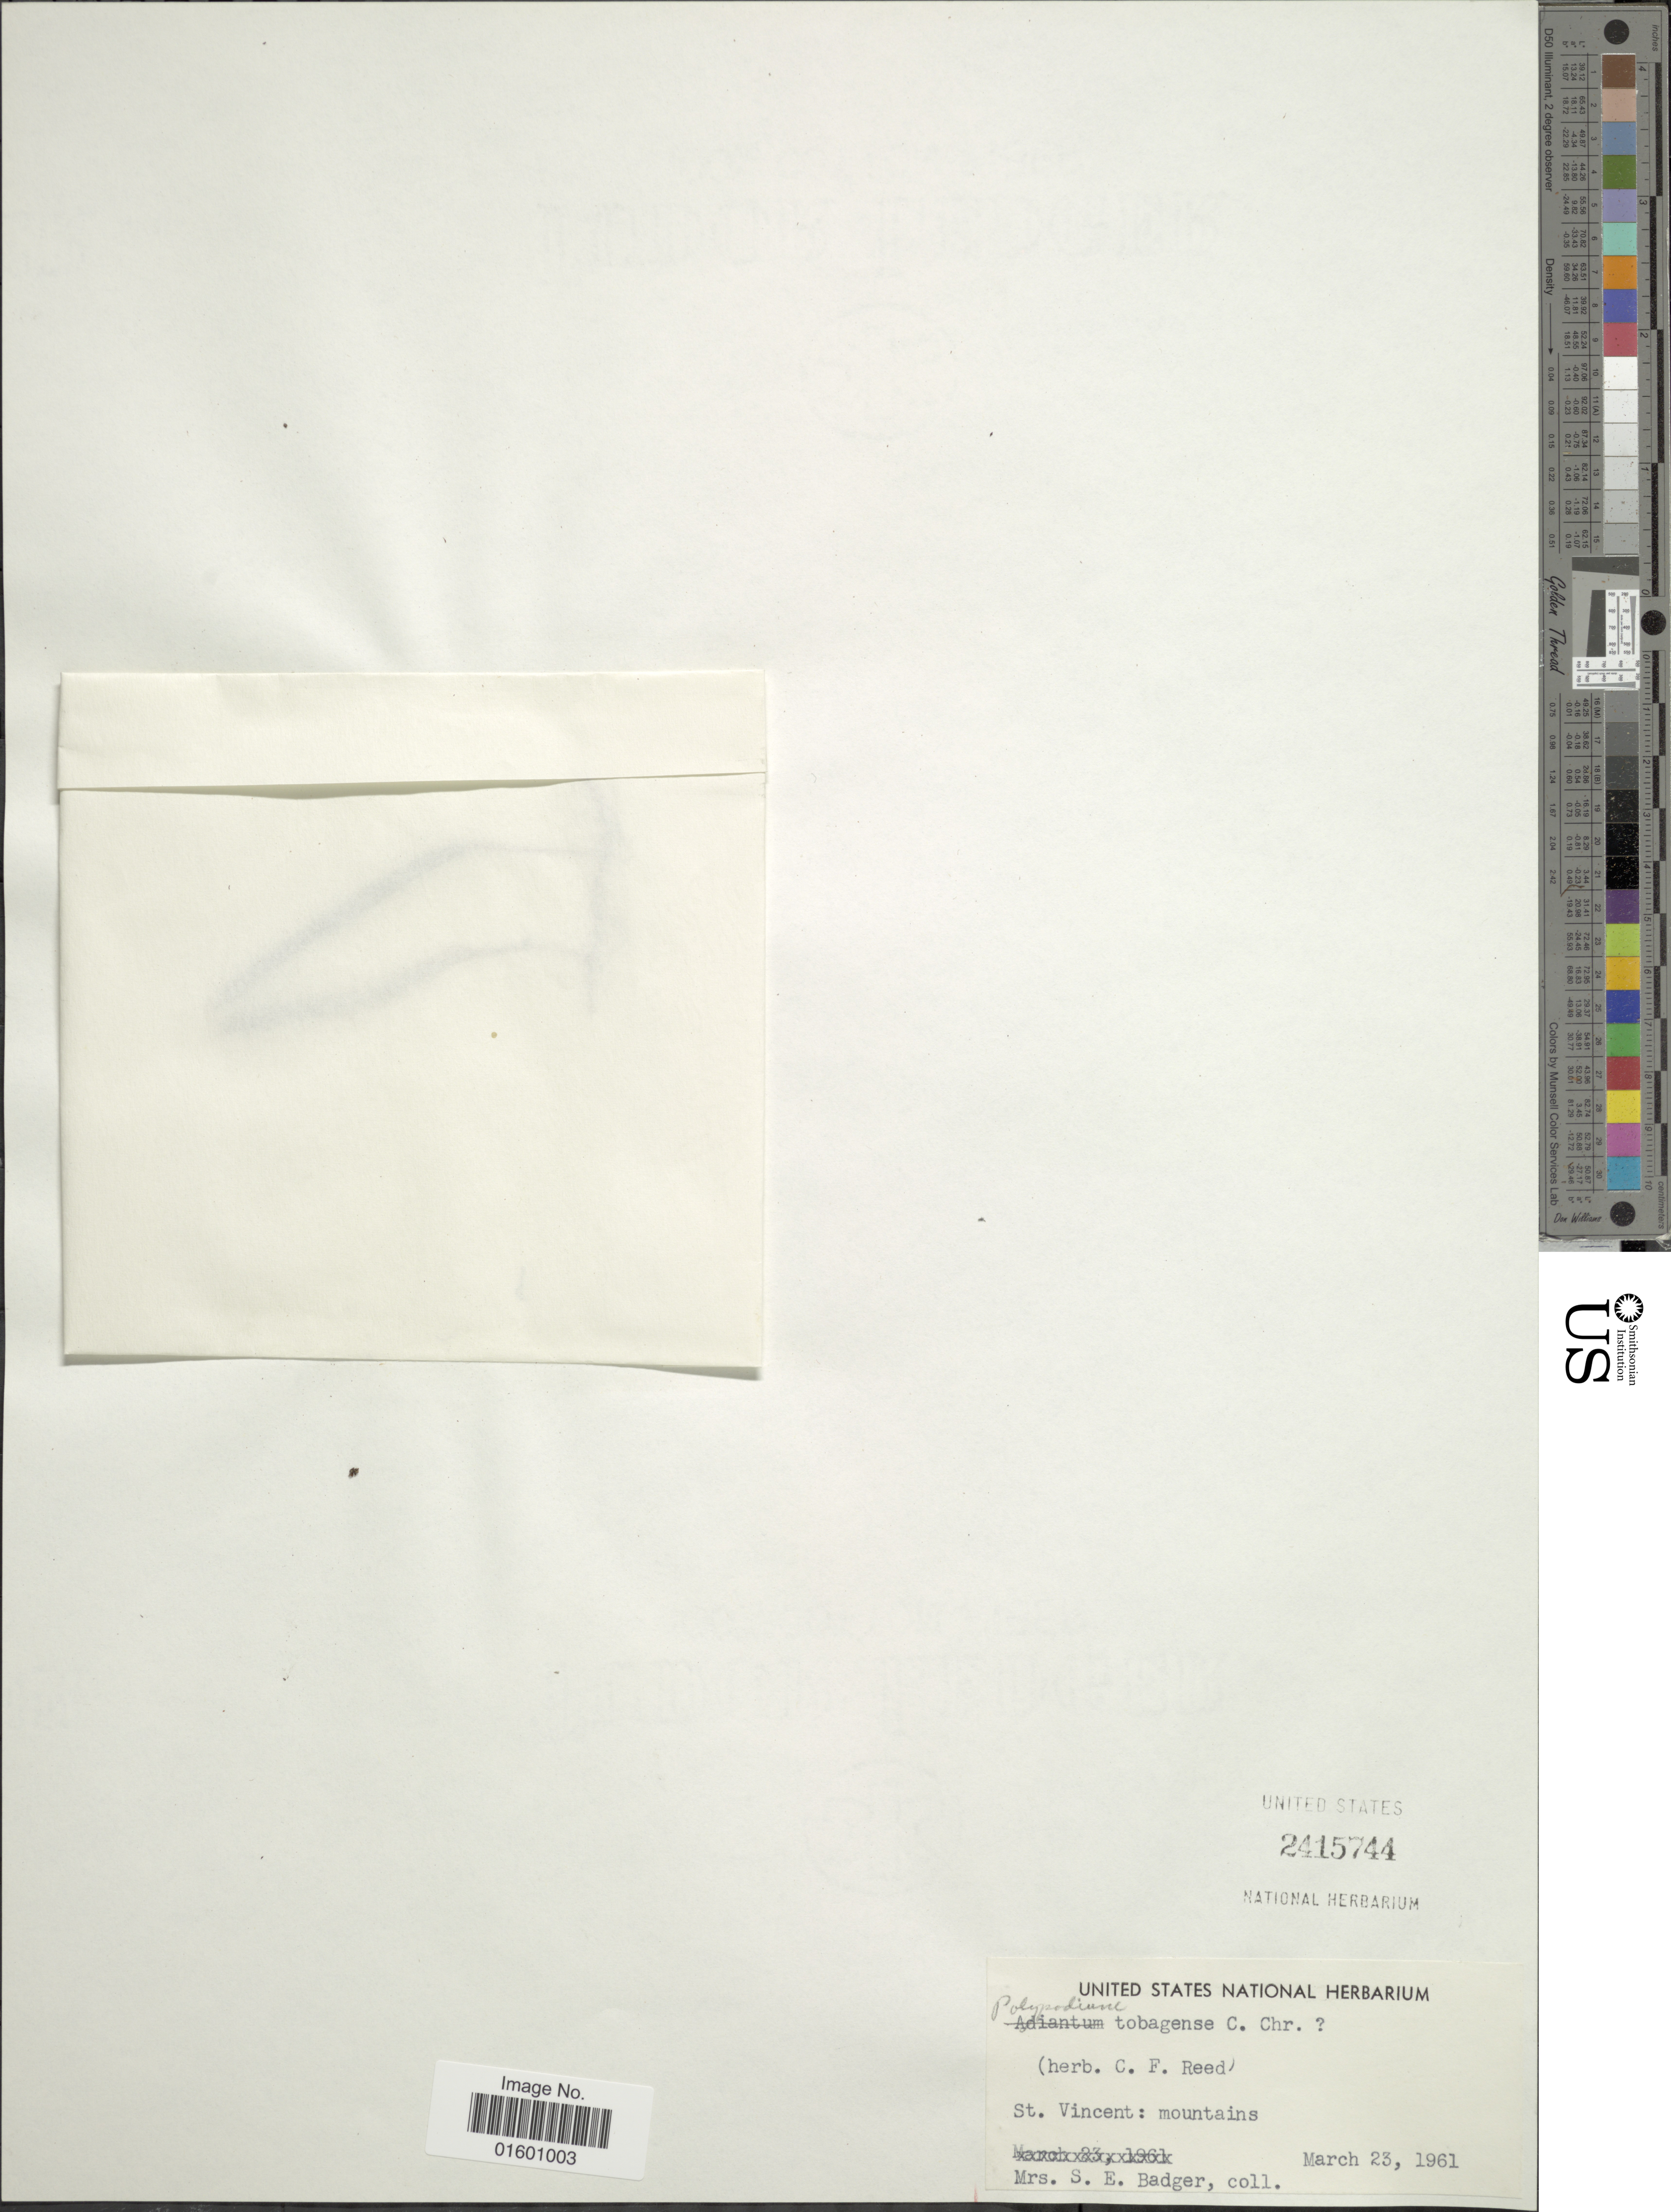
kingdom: Plantae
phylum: Tracheophyta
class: Polypodiopsida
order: Polypodiales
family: Polypodiaceae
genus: Microgramma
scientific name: Microgramma tobagensis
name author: (C. Chr.) C.D. Adams & Baksh-Com.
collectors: S. Badger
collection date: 1961-03-23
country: St. Vincent - Grenadines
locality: Mountains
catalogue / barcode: US 2415744